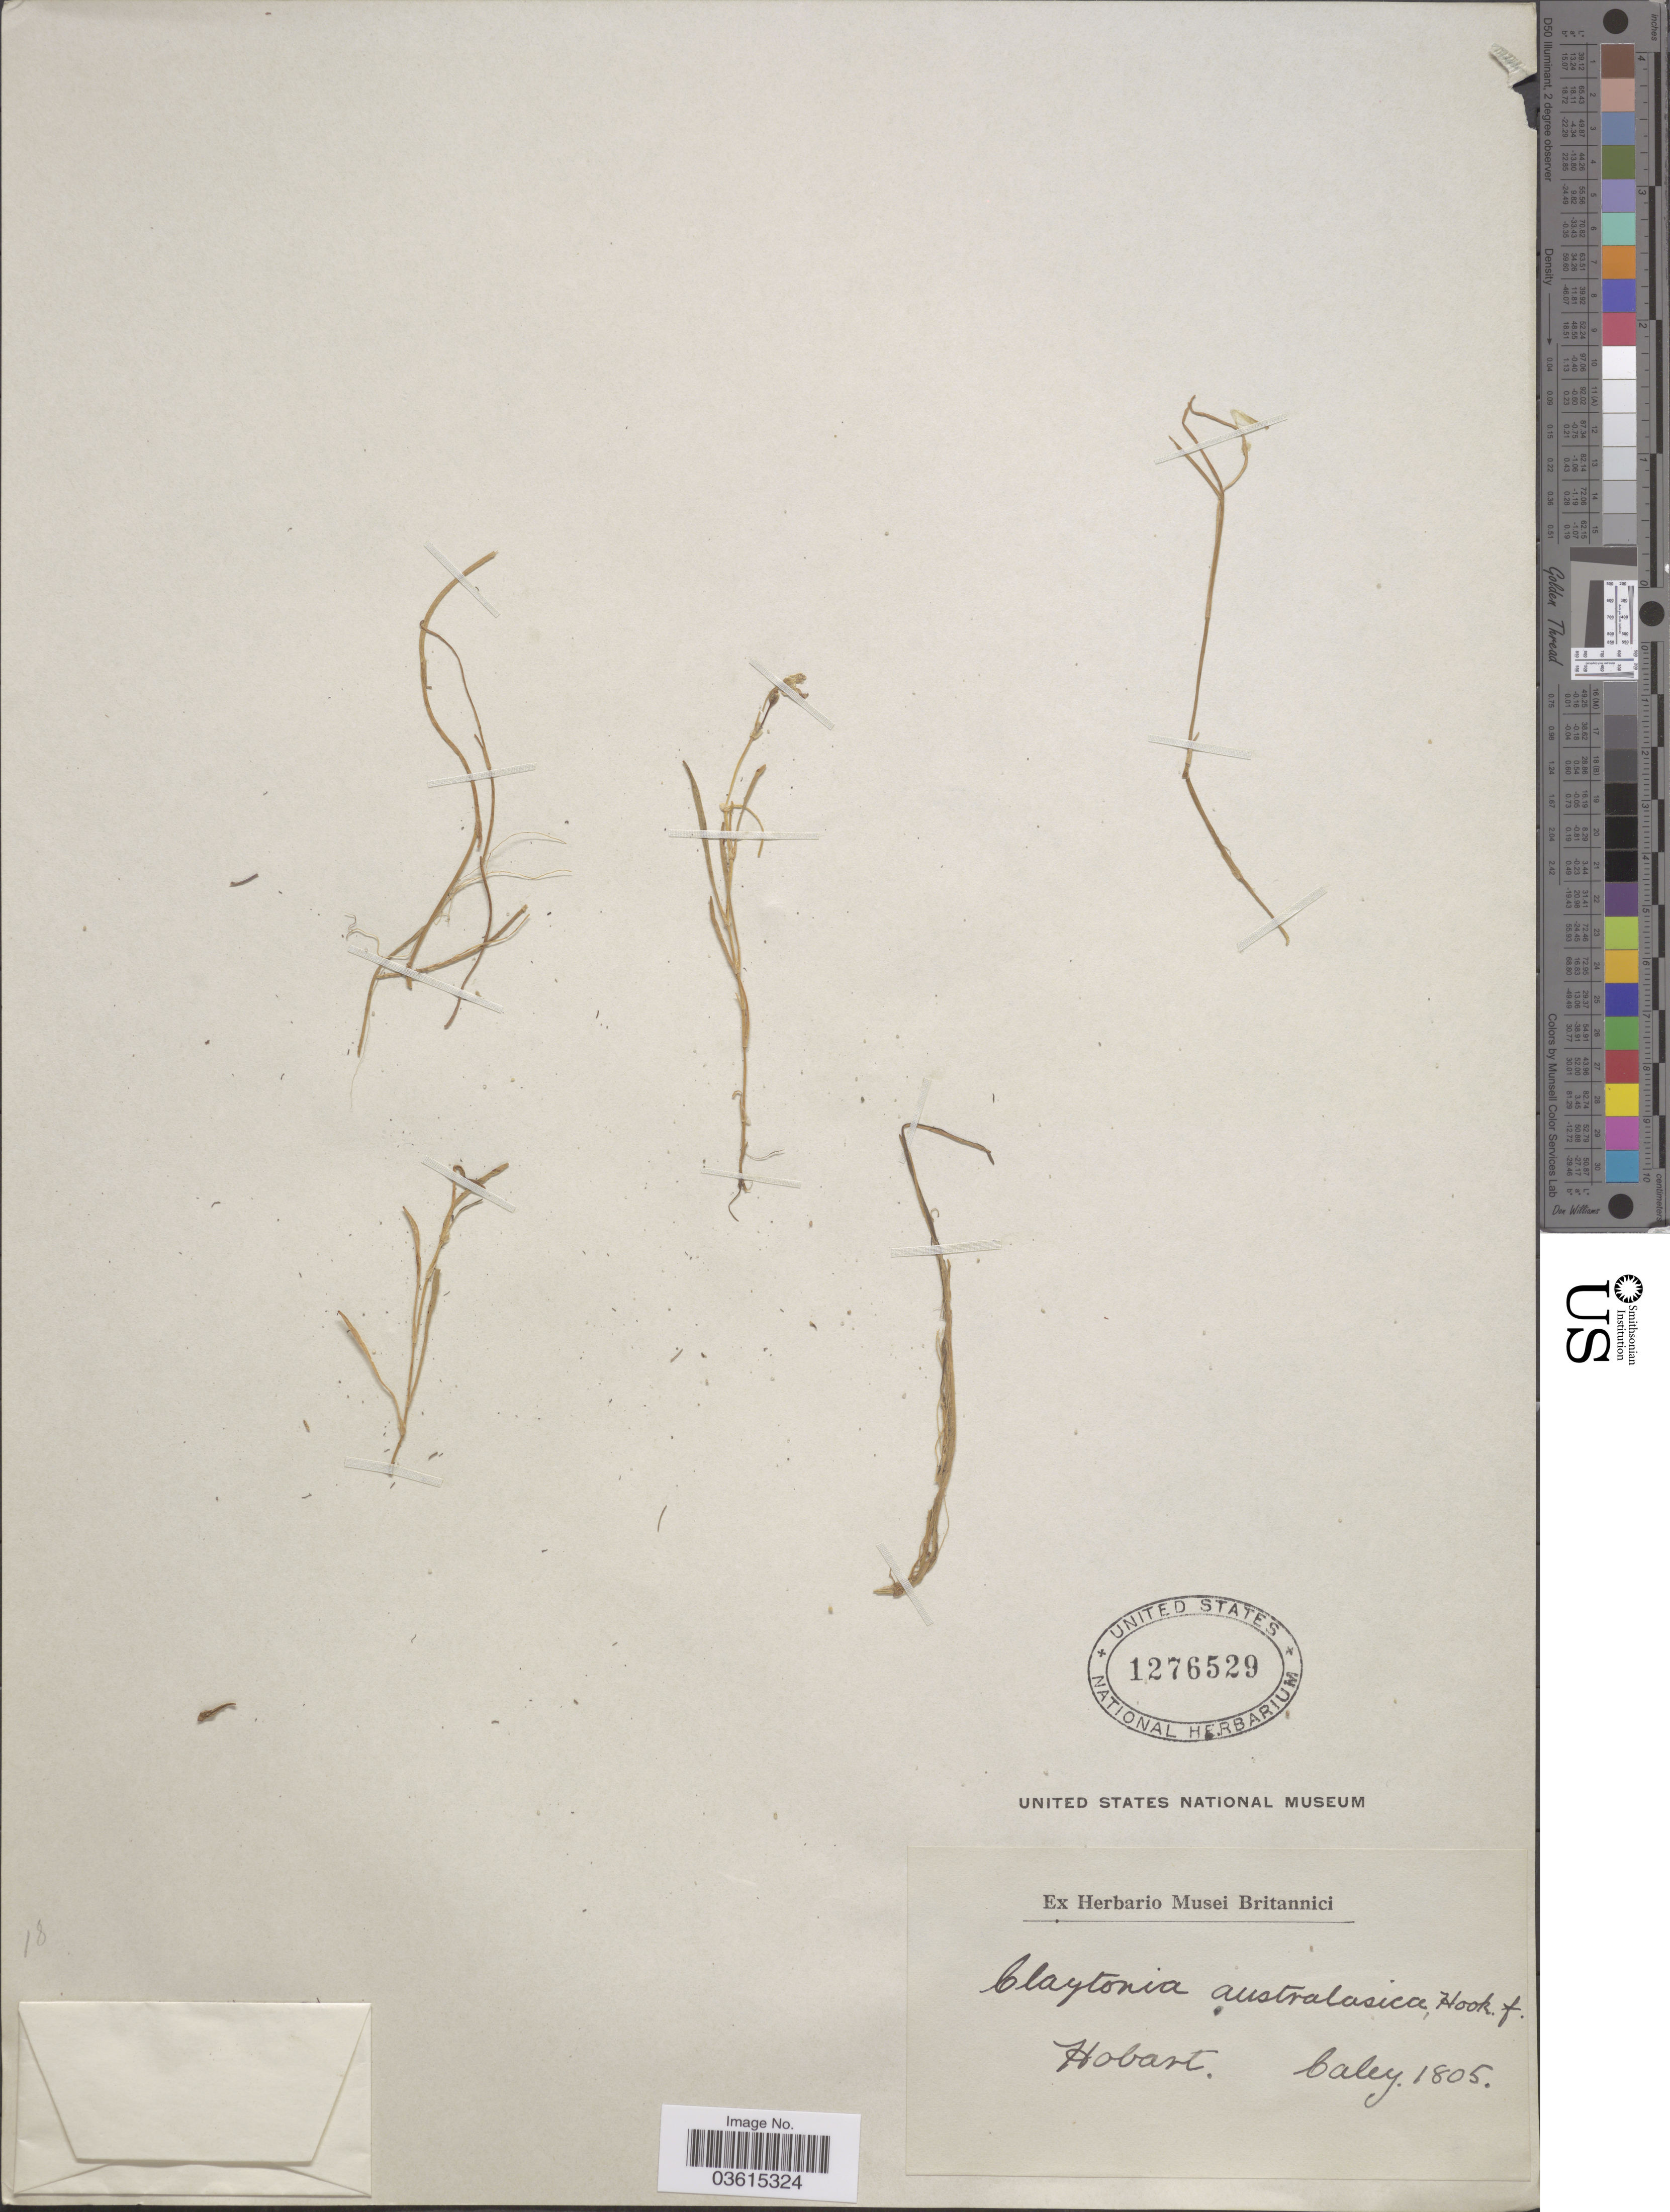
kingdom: Plantae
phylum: Tracheophyta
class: Magnoliopsida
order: Caryophyllales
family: Montiaceae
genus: Montia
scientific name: Montia australasica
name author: (Hook. f.) Pax & K. Hoffm.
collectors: -. Caley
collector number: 1805?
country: Australia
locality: Hobart.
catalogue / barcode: US 1276529